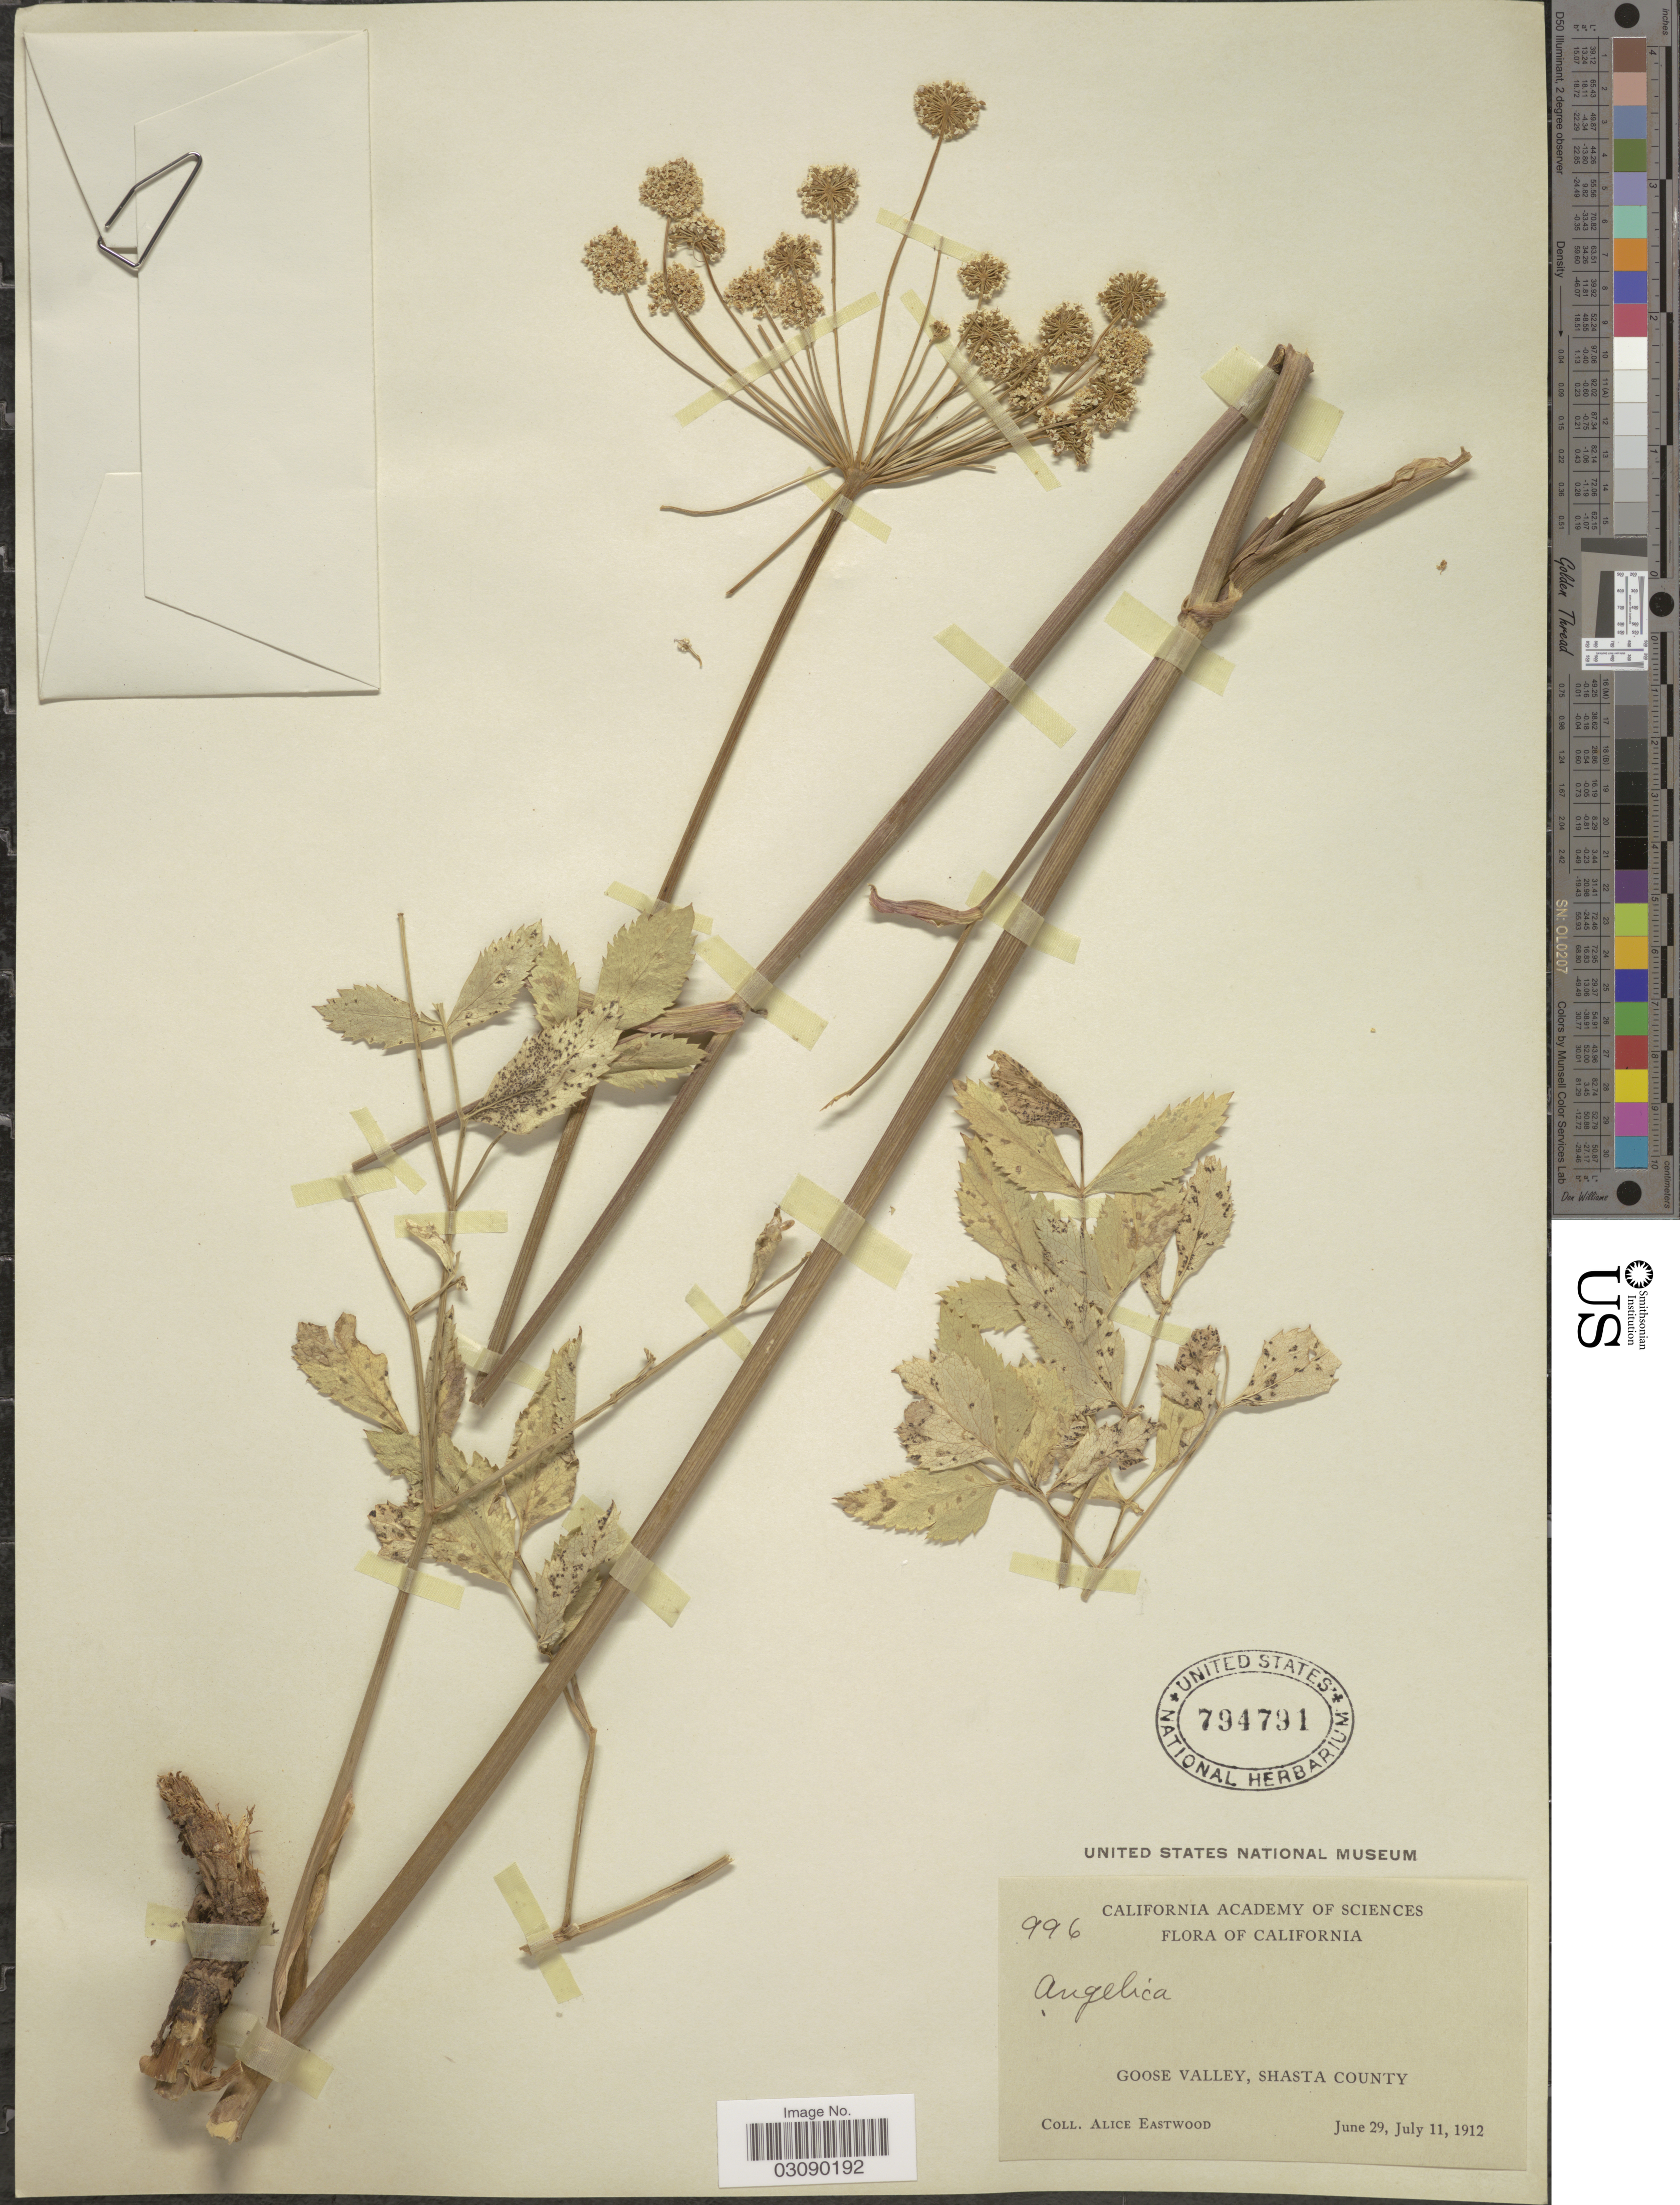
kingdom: Plantae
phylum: Tracheophyta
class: Magnoliopsida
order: Apiales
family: Apiaceae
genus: Angelica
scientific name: Angelica californica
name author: Jeps.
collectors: A. Eastwood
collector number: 996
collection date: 1912-06-29/1912-07-11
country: United States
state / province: California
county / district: Shasta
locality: Goose Valley, Shasta County.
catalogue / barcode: US 794791